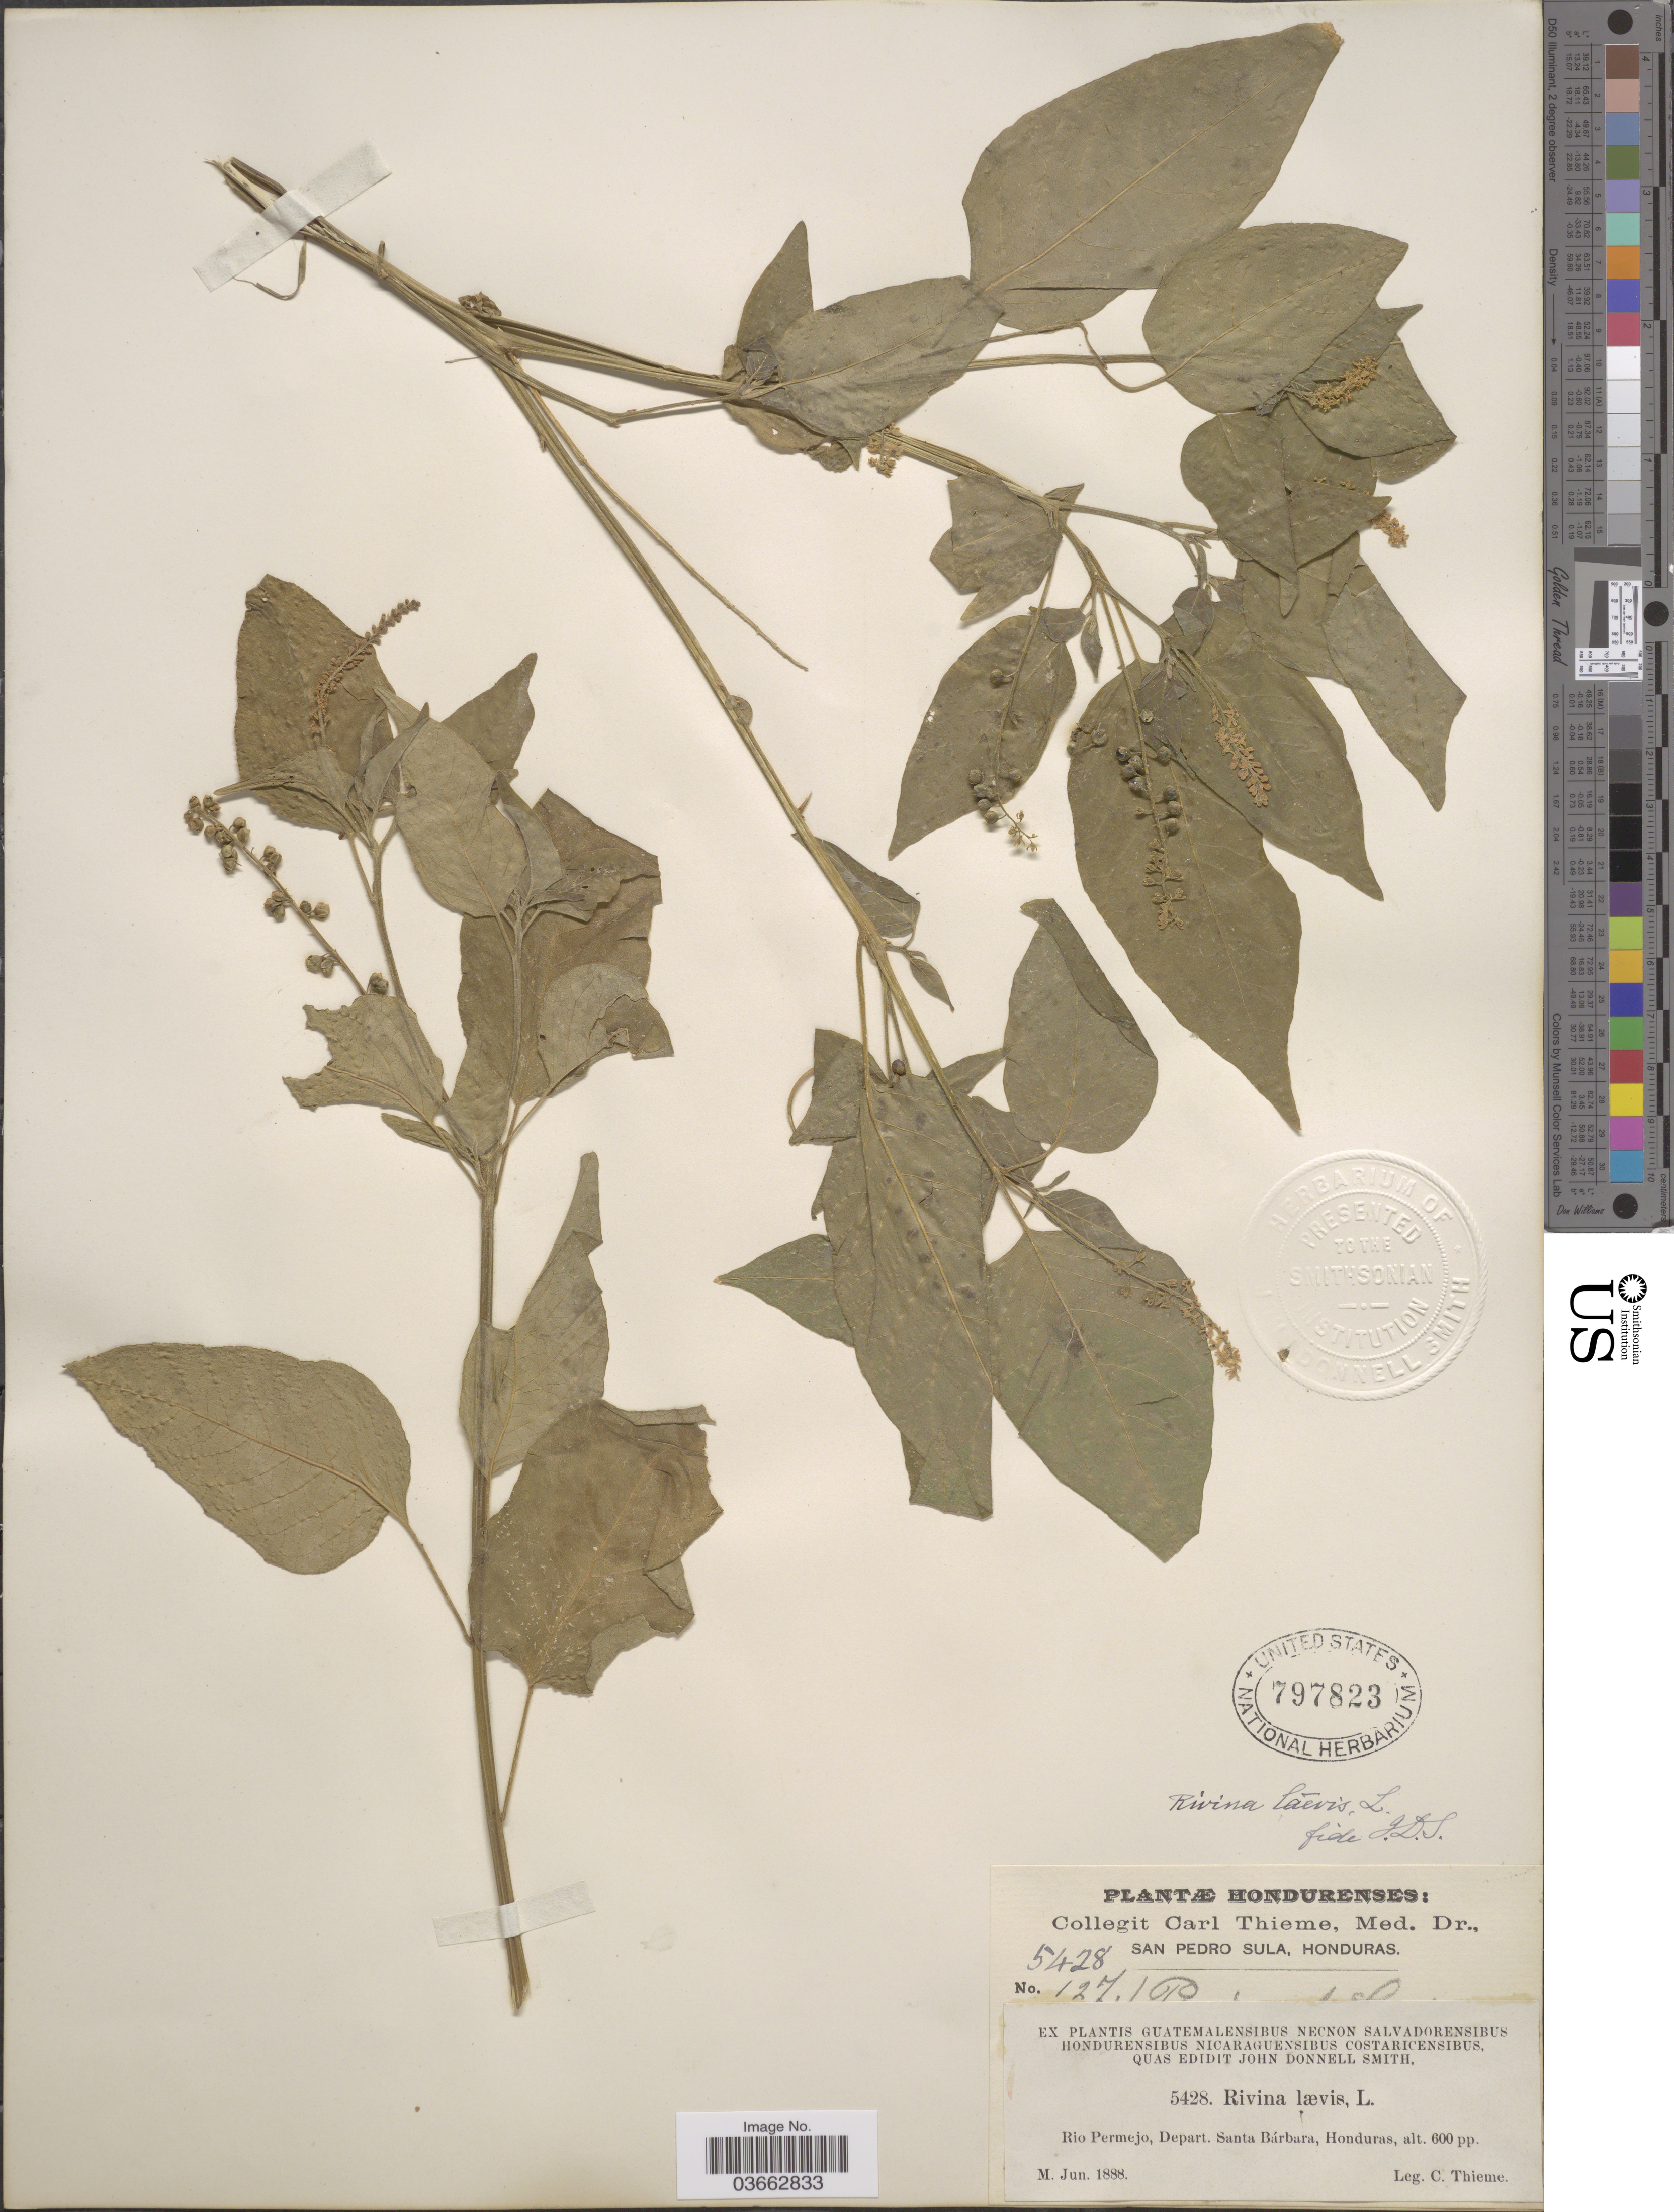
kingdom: Plantae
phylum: Tracheophyta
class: Magnoliopsida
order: Caryophyllales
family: Phytolaccaceae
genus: Rivina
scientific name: Rivina humilis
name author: L.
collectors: C. Thieme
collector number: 5428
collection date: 1888-06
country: Honduras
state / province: Santa Bárbara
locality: Rio Permejo, Depart Santa Bárbara.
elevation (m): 183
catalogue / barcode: US 797823